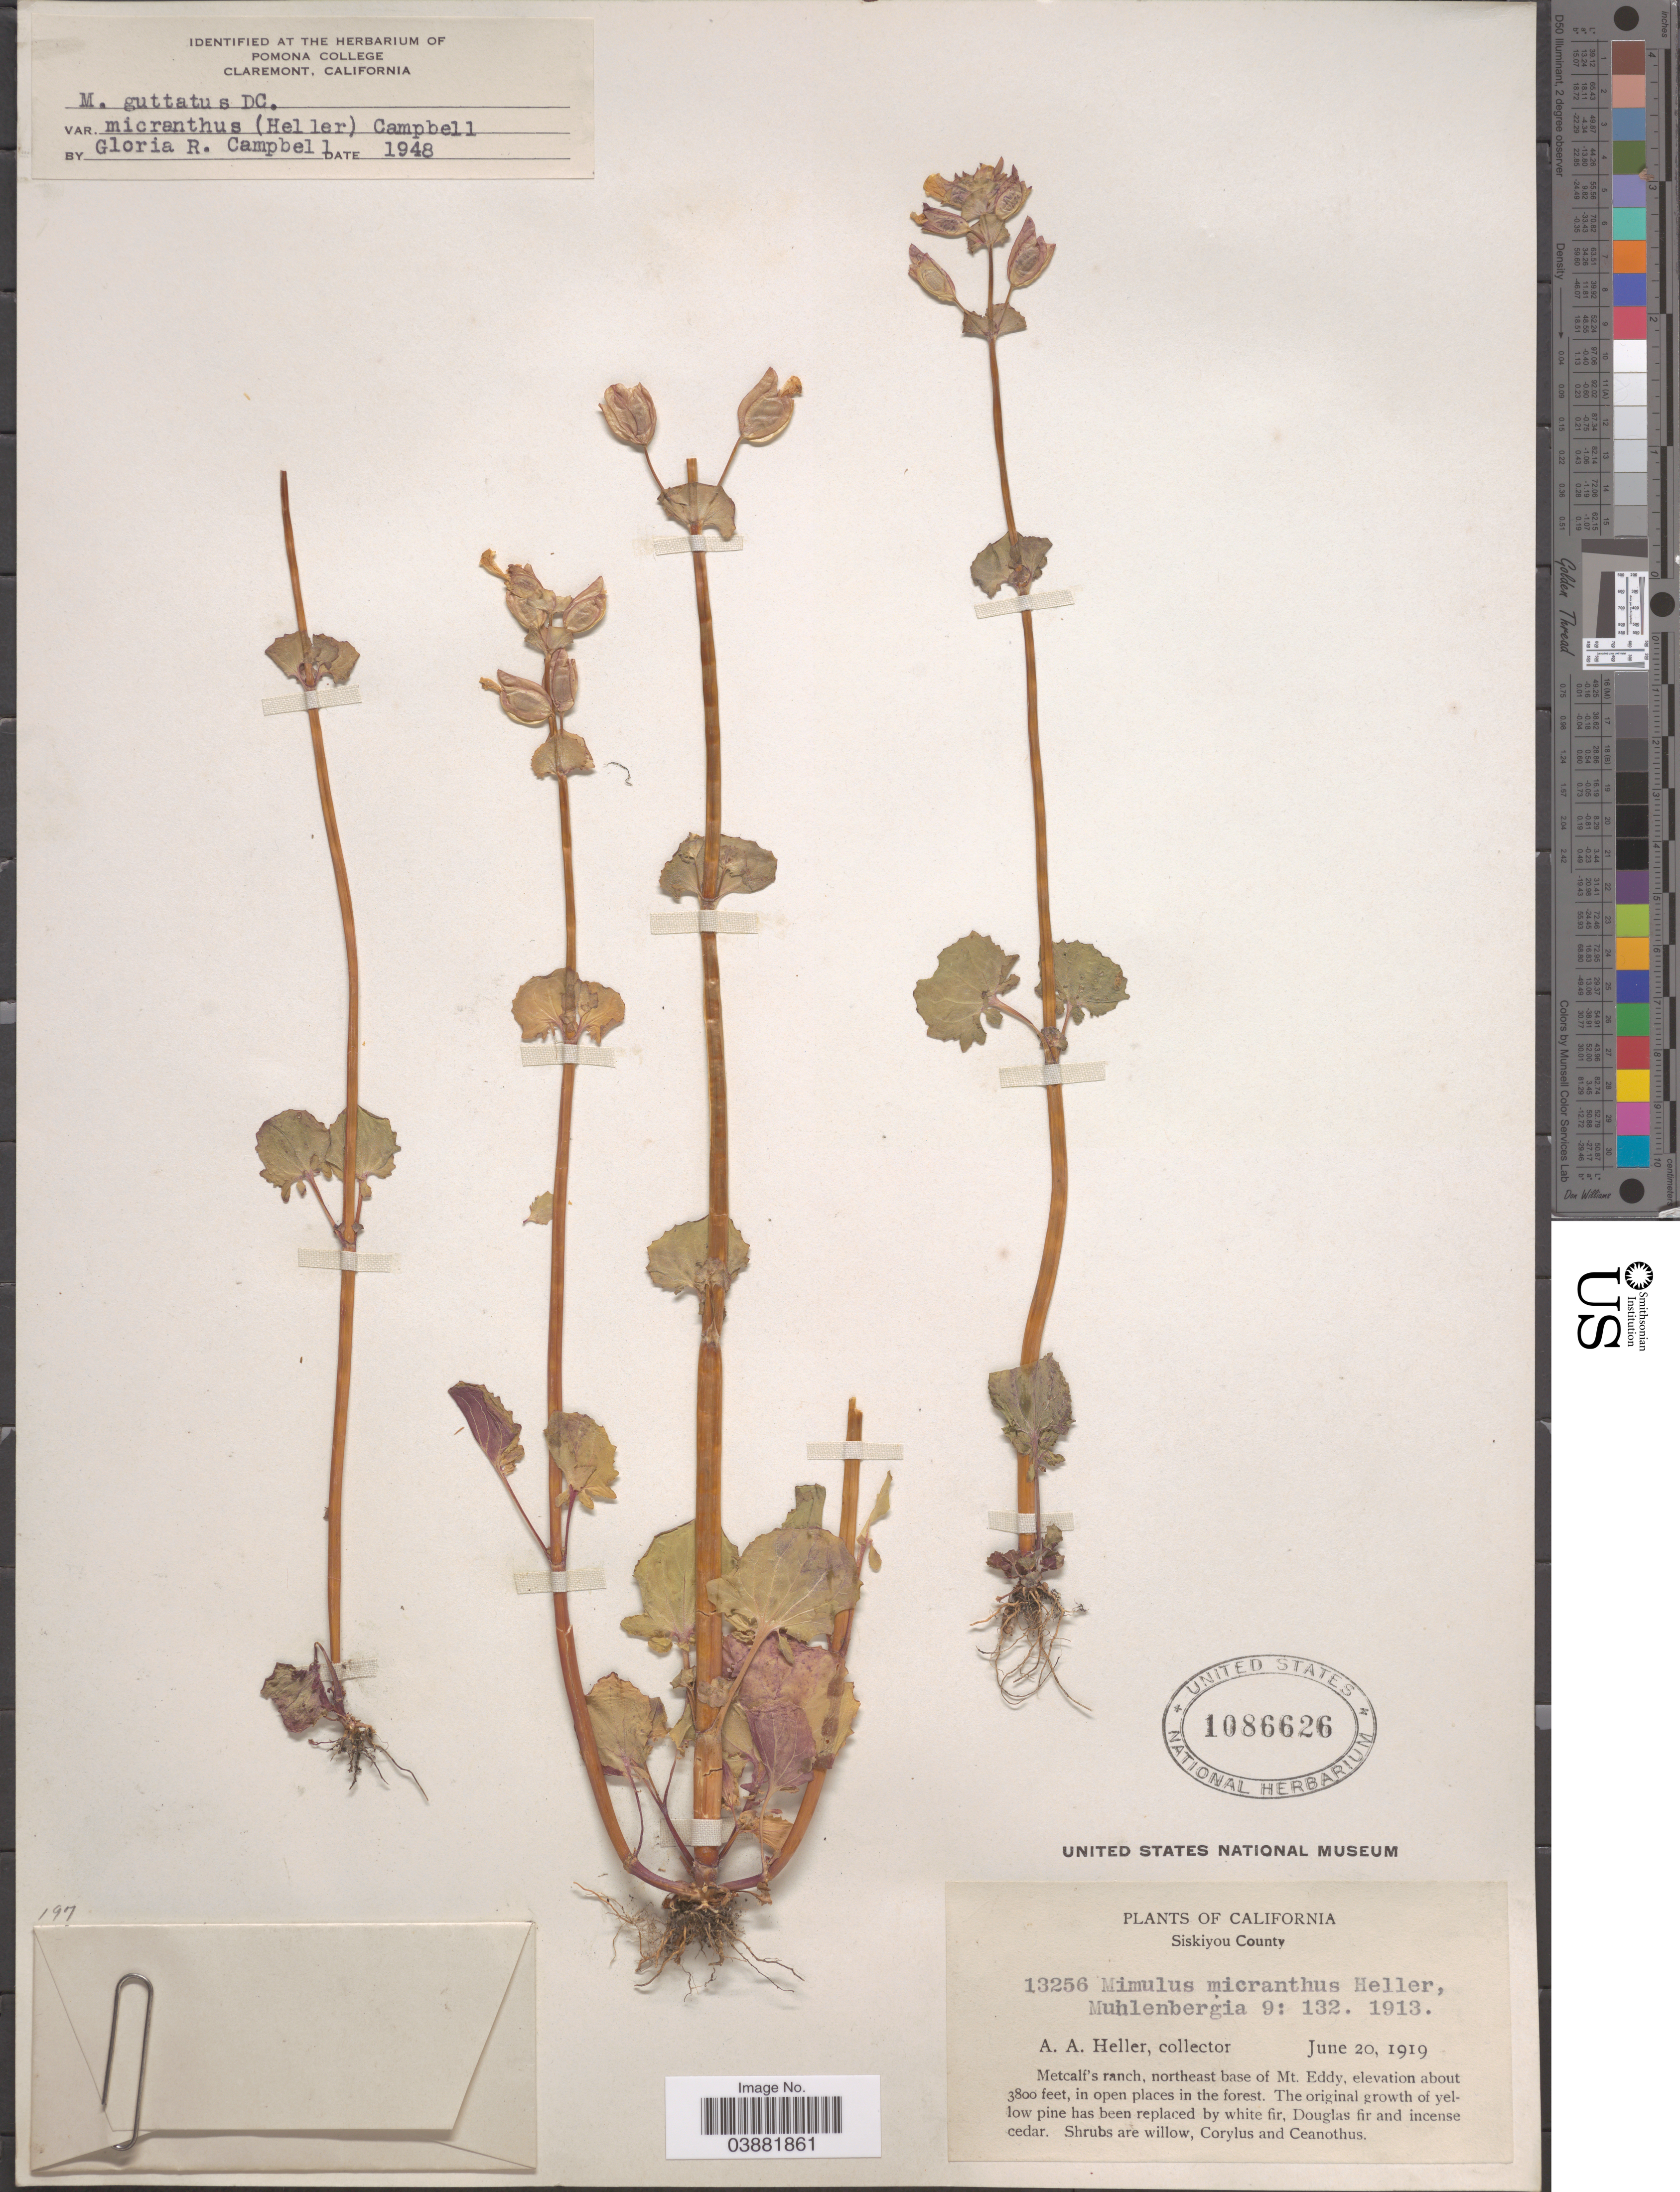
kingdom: Plantae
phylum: Tracheophyta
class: Magnoliopsida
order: Lamiales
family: Phrymaceae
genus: Mimulus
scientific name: Mimulus guttatus var. micranthus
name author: (A. Heller) G.R. Campb.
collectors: A. A. Heller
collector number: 13256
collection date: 1919-06-20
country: United States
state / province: California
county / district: Siskiyou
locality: Siskiyou County. Metcalf's ranch, northeast base of Mt. Eddy.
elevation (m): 1158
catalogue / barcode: US 1086626